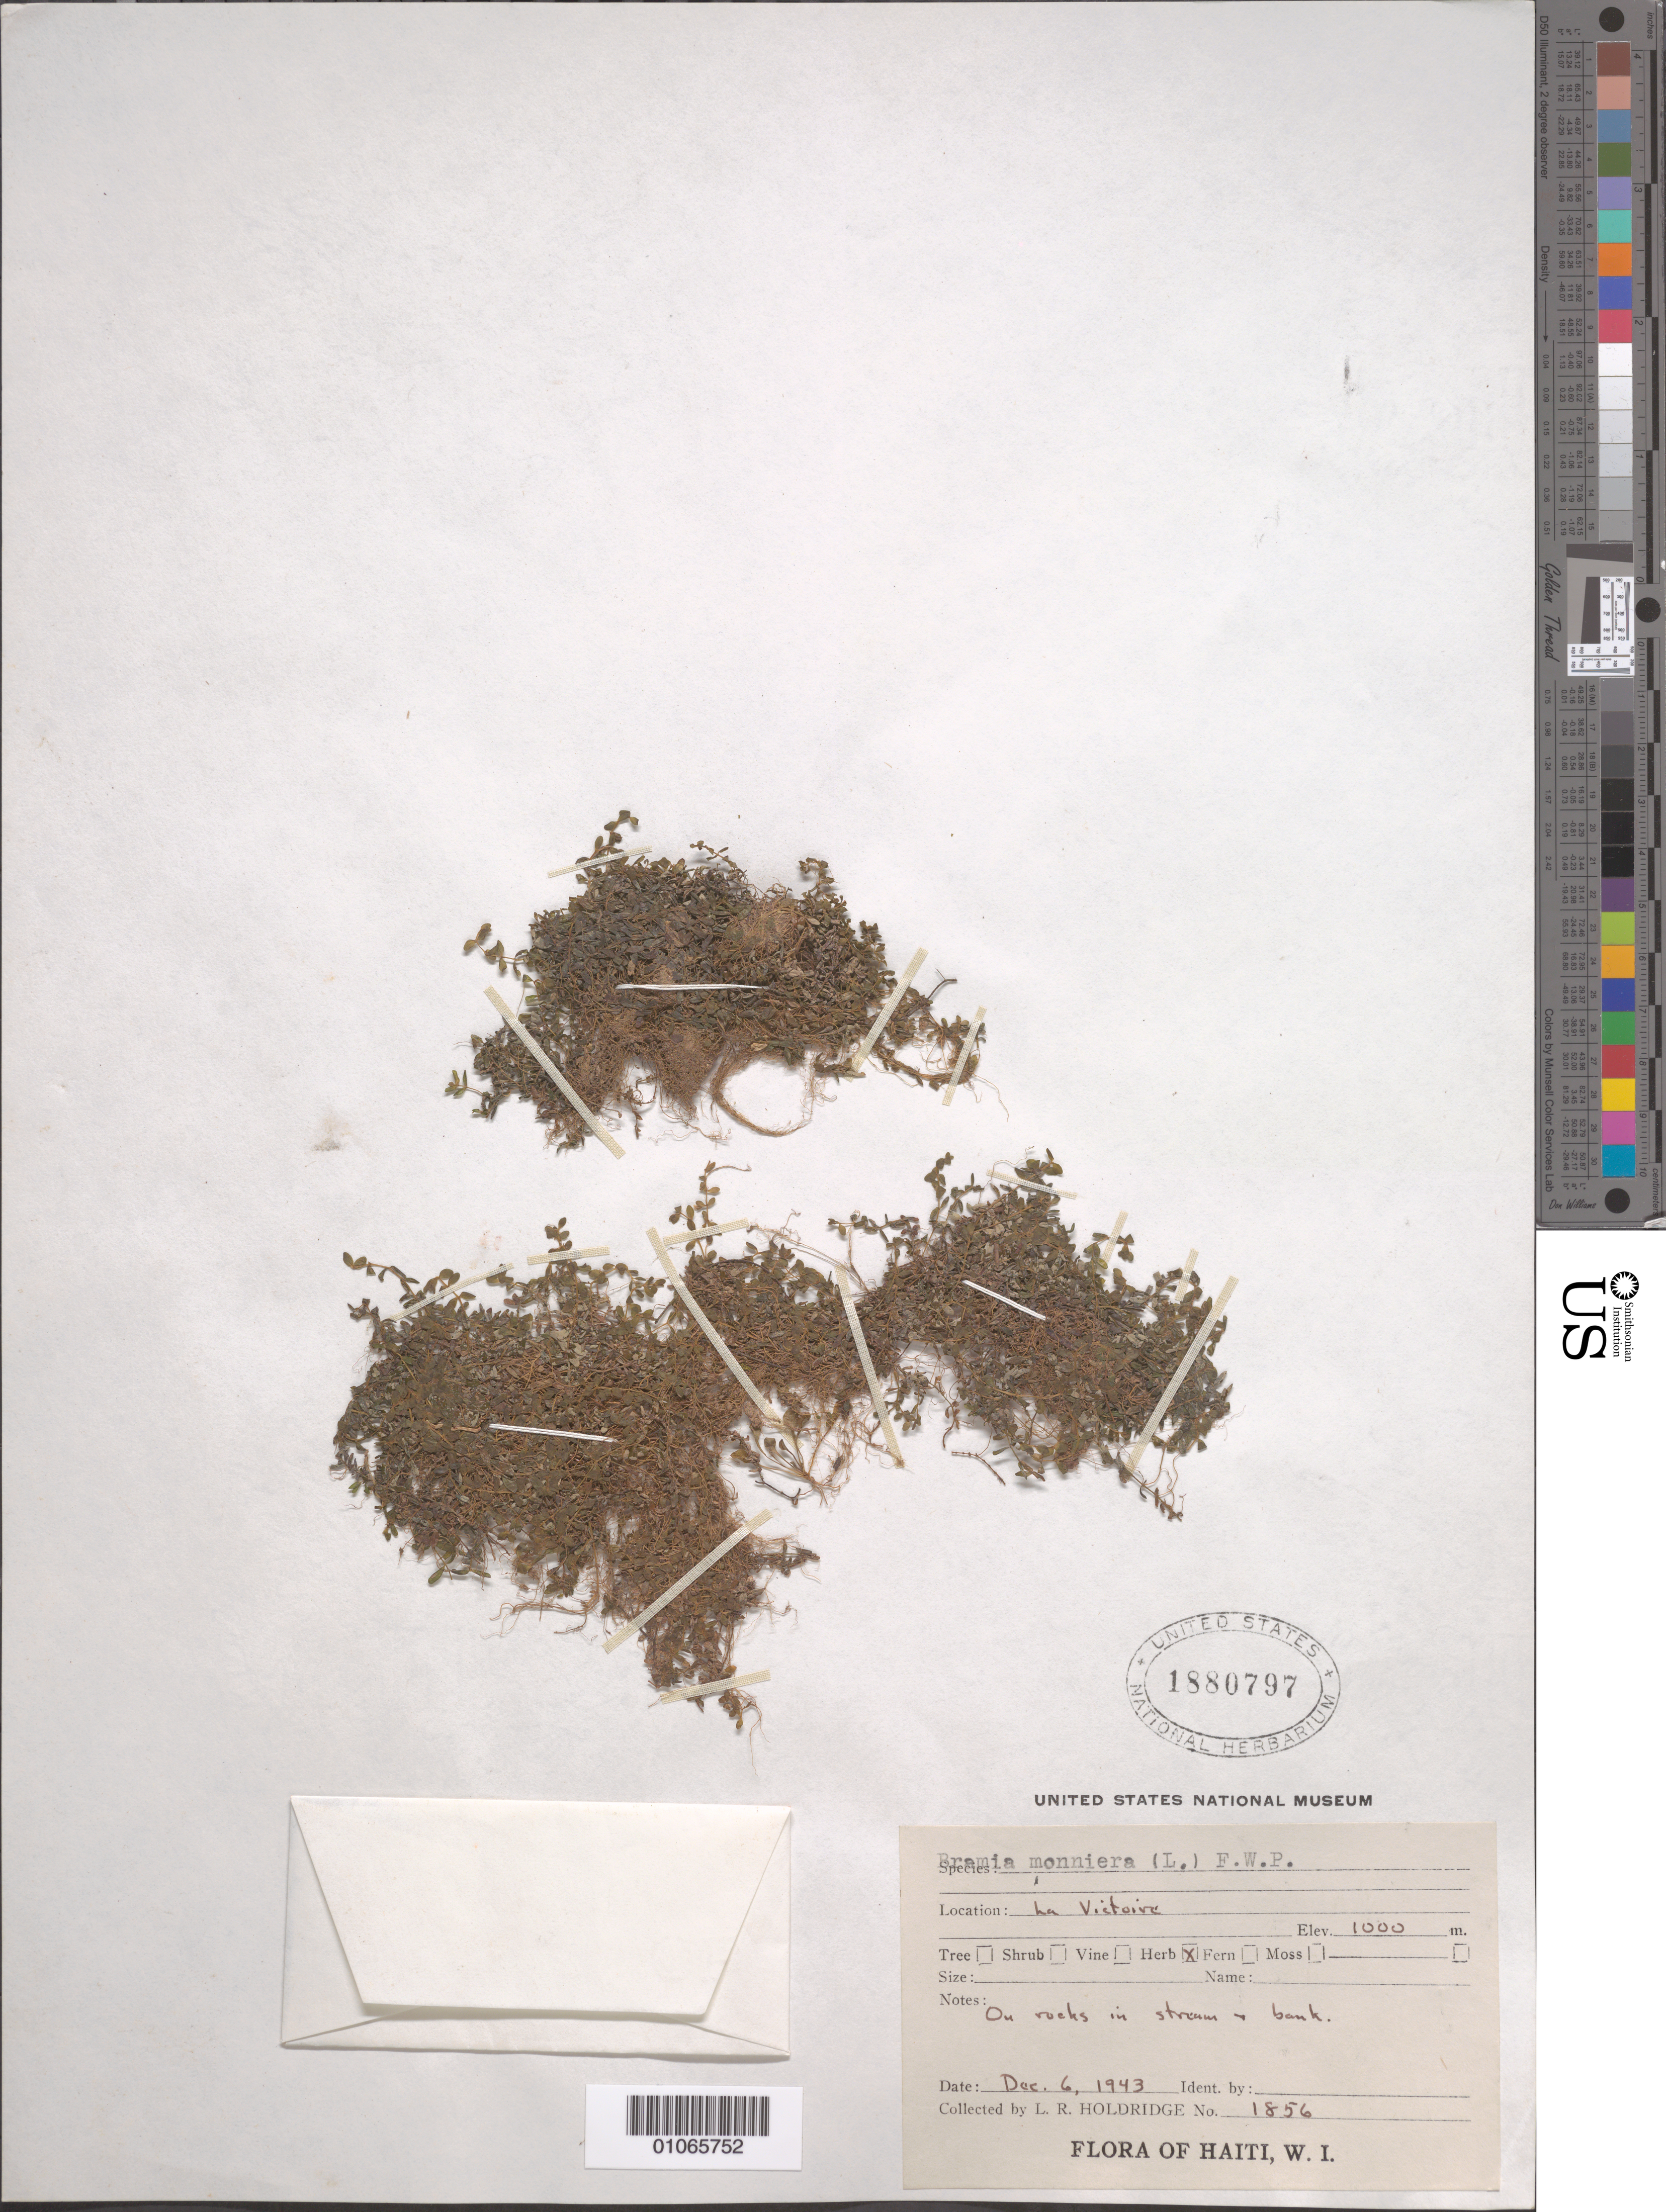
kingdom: Plantae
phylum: Tracheophyta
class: Magnoliopsida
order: Lamiales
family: Plantaginaceae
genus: Bacopa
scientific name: Bacopa monnieri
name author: (L.) Wettst.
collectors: L. Holdridge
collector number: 1856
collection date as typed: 06 Dec 1943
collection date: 1943-12-06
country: Haiti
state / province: Nord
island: Hispaniola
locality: La Victoire. On rocks in stream and bank.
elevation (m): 1000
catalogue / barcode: US 1880797